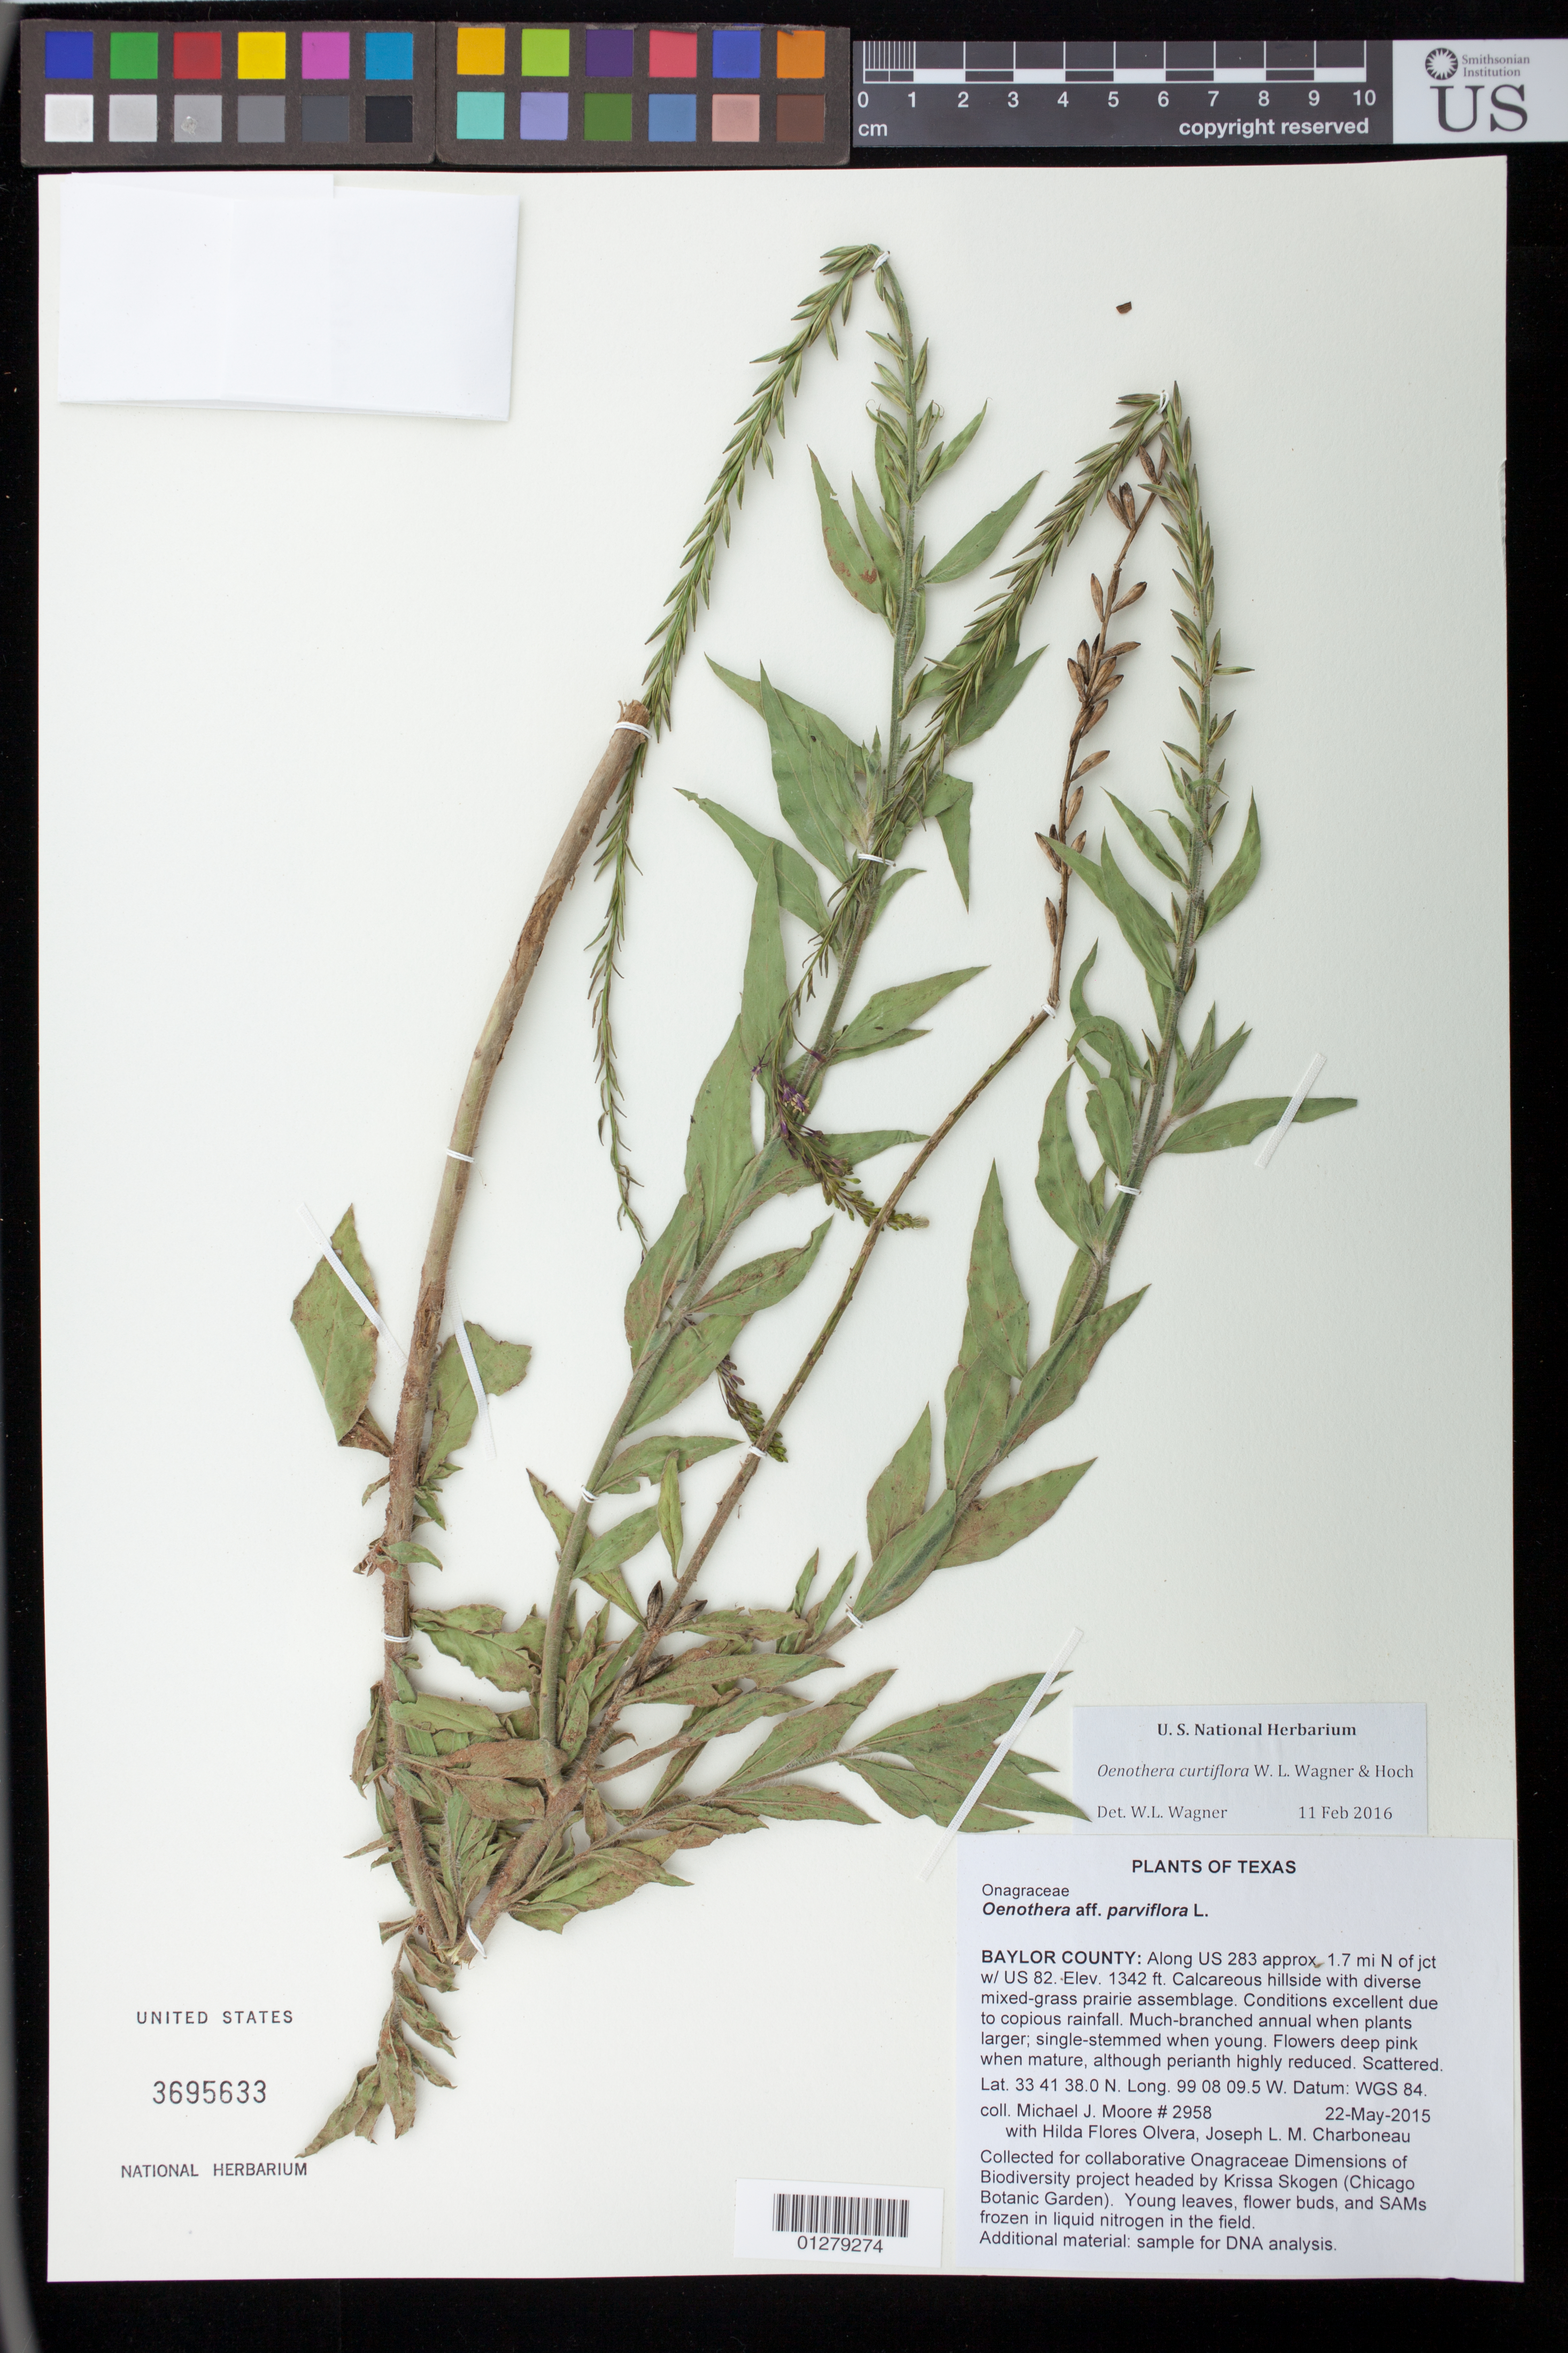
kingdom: Plantae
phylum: Tracheophyta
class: Magnoliopsida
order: Myrtales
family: Onagraceae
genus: Oenothera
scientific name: Oenothera curtiflora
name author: W.L. Wagner & Hoch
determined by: Wagner, W. L., (BOT), Smithsonian Institution - National Museum of Natural History (UNITED STATES)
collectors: M. J. Moore, H. Flores Olvera & J. L. M. Charboneau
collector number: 2958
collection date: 2015-05-22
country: United States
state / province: Texas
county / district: Baylor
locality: Along US 283 approx. 1.7 mi N of jct w/ US 82.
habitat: Calcareous hillside with diverse mixed-grass prairie assemblage. Conditions excellent due to copious rainfall.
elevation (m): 409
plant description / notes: Collected for collaborative Onagraceae Dimensions of Biodiversity project headed by Krissa Skogen (Chicago Botanic Garden). Young leaves, flower buds, and SAMs frozen in liquid nitrogen in the field.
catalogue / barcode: US 3695633